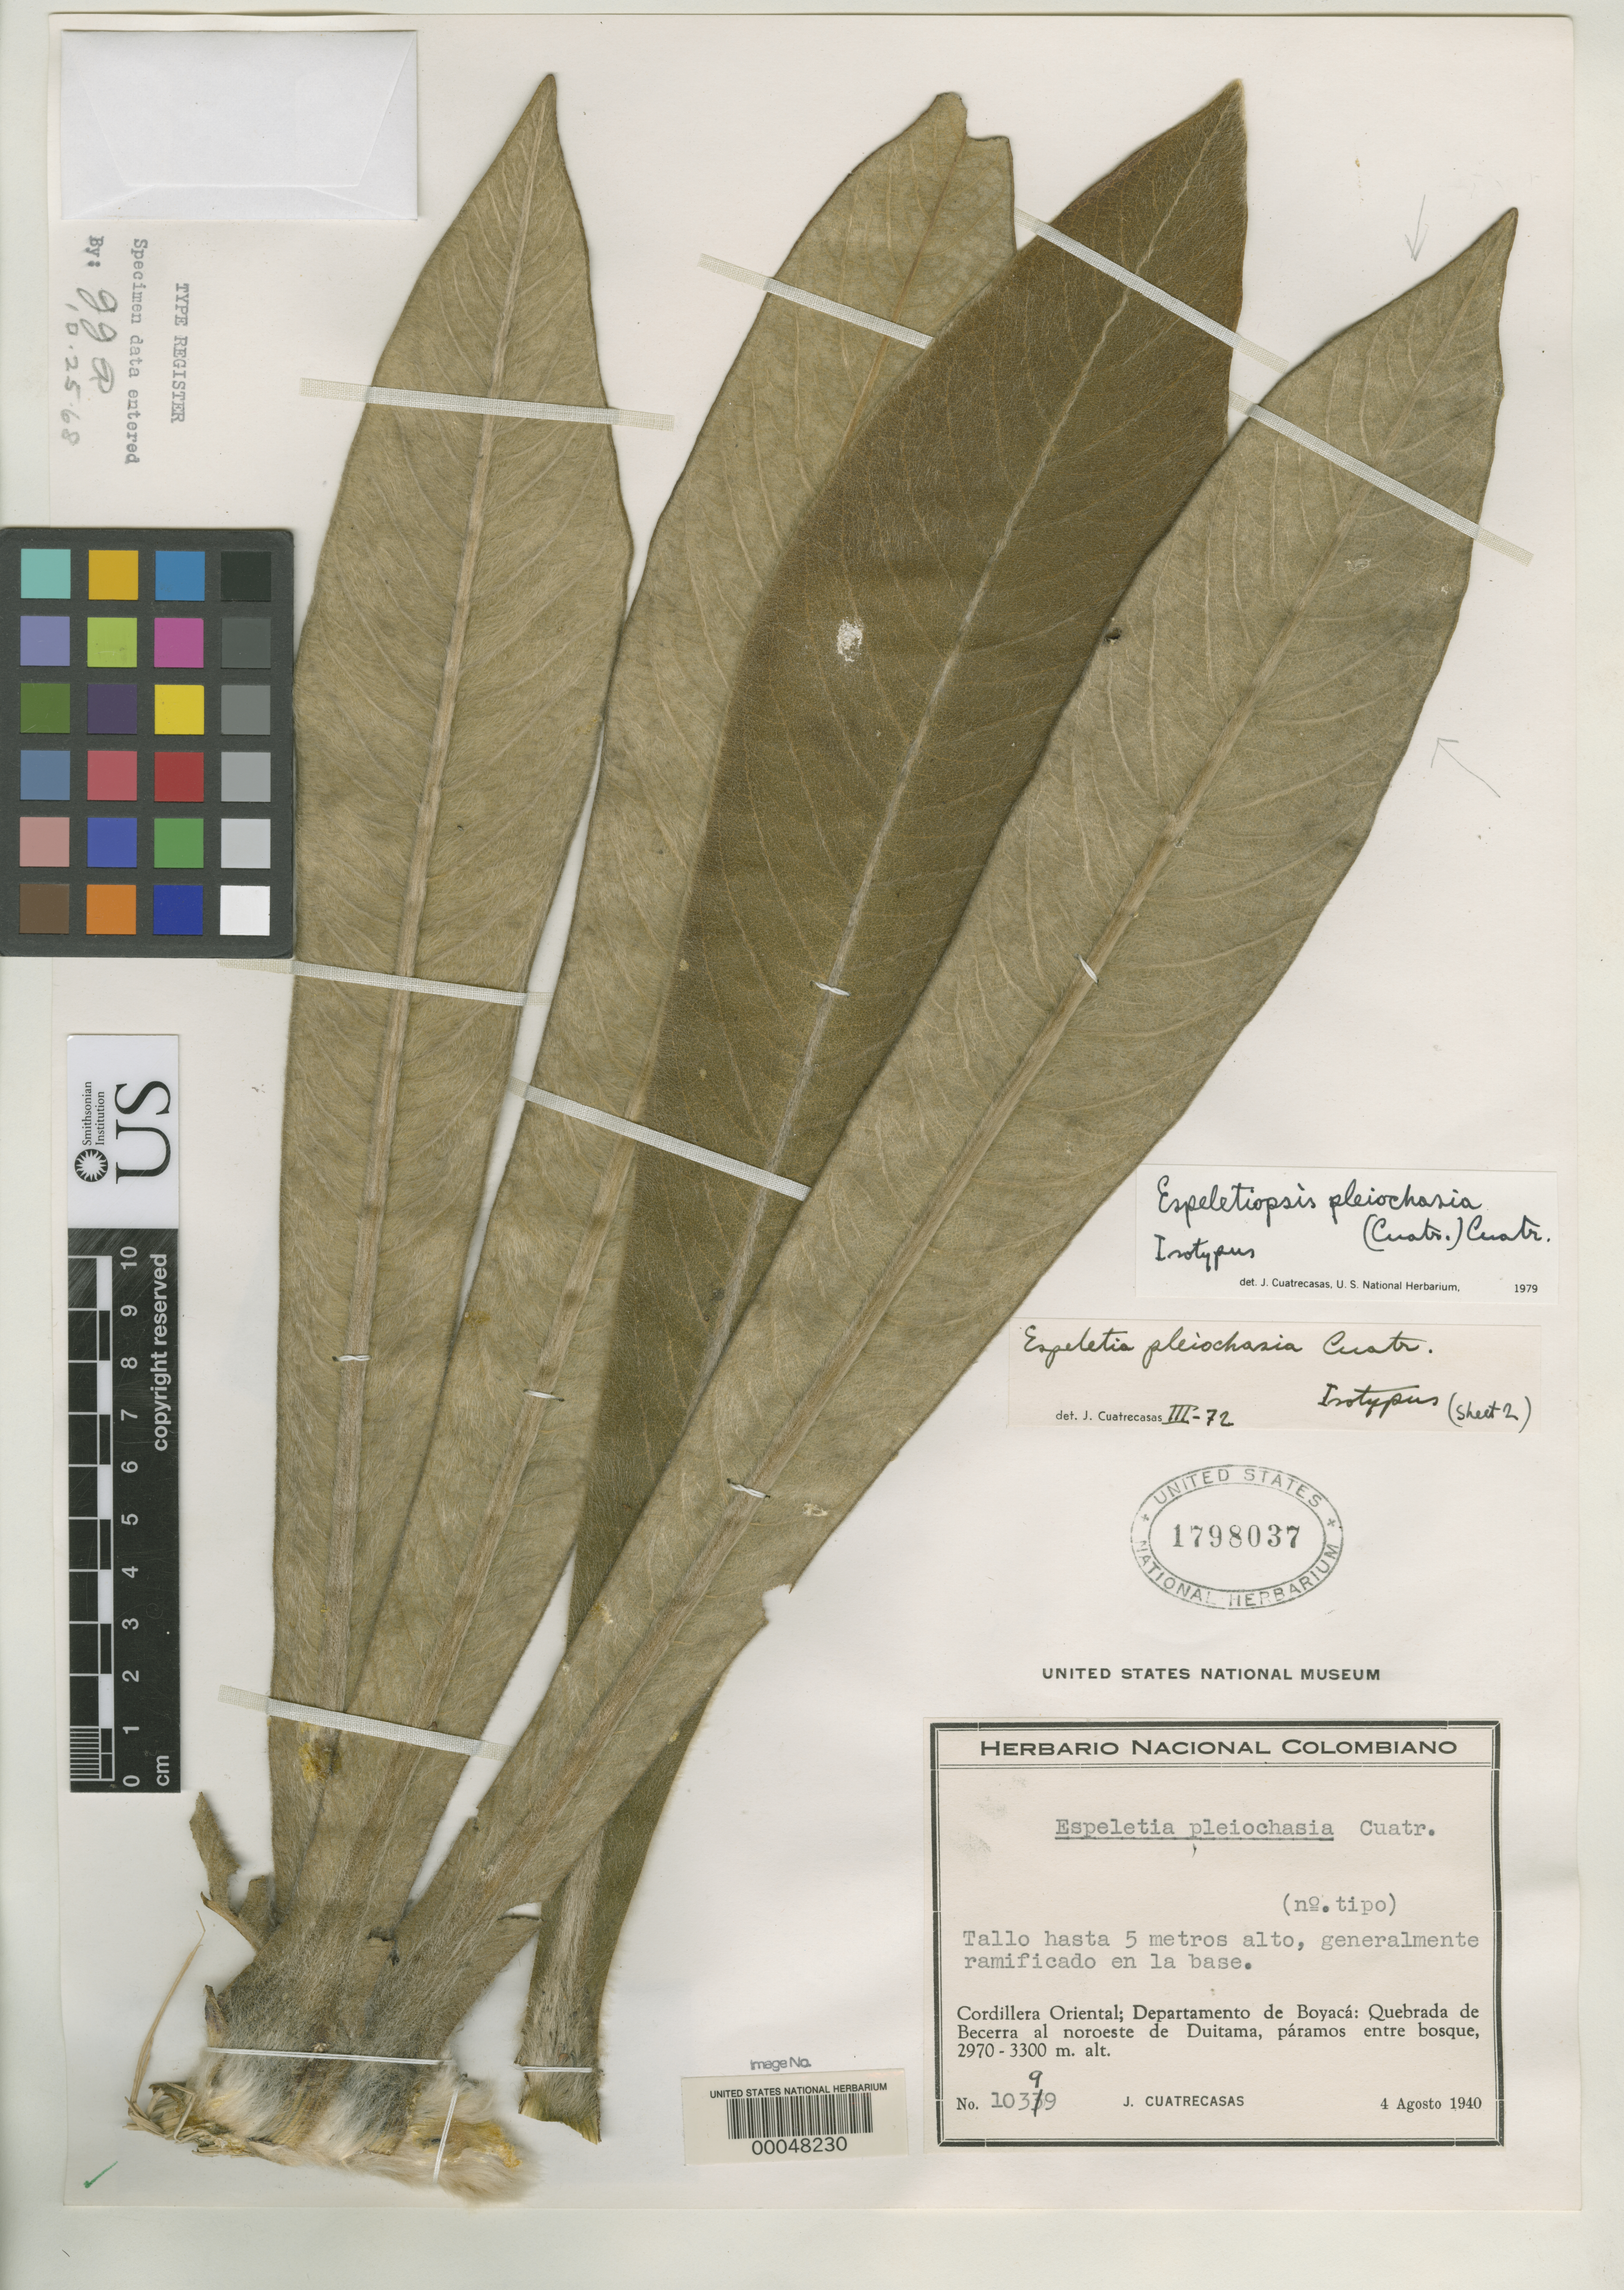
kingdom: Plantae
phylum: Tracheophyta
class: Magnoliopsida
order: Asterales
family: Asteraceae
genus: Espeletia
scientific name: Espeletia pleiochasia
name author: Cuatrec.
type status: Isotype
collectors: J. Cuatrecasas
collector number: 10399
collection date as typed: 04 Aug 1940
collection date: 1940-08-04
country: Colombia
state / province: Boyacá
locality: Cordillera Oriental, Quebrada de Becerra al noroeste de Duitama.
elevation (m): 2970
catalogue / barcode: US 1798037